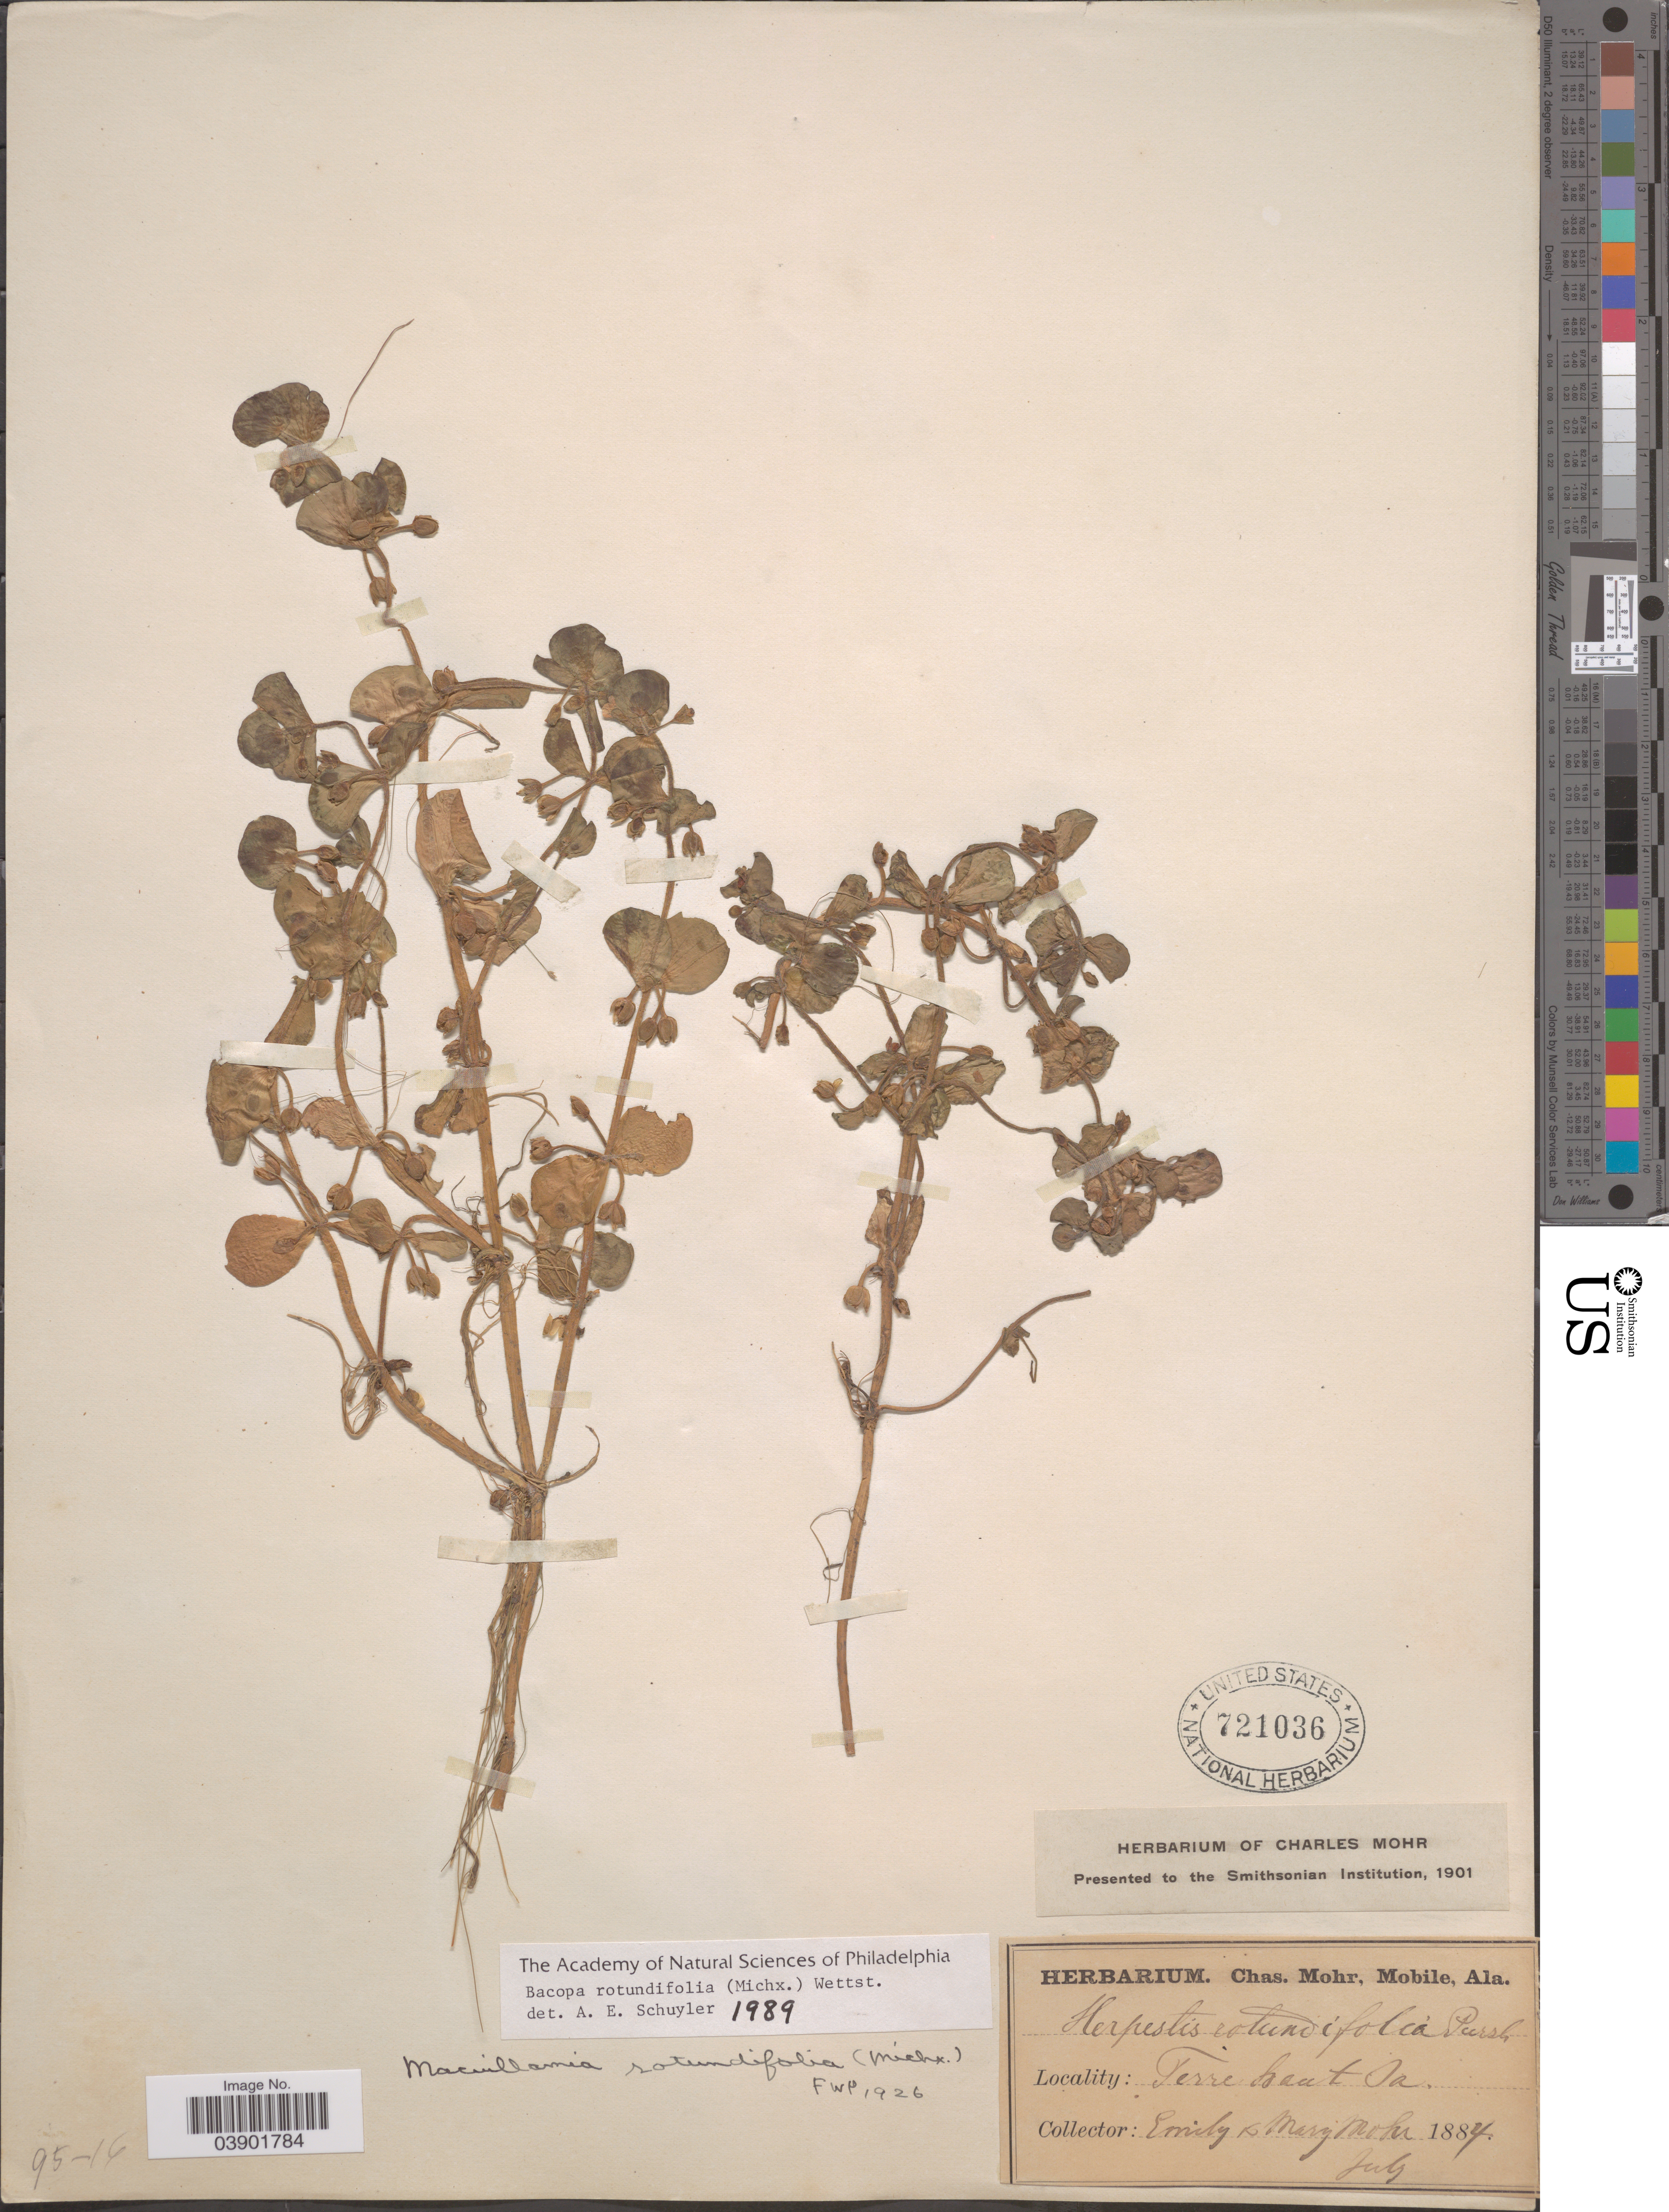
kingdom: Plantae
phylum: Tracheophyta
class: Magnoliopsida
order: Lamiales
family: Plantaginaceae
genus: Bacopa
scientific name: Bacopa rotundifolia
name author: (Michx.) Wettst.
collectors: E. Mohr & M. Mohr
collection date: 1884-07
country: United States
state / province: Iowa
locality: Terre haut.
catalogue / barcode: US 721036